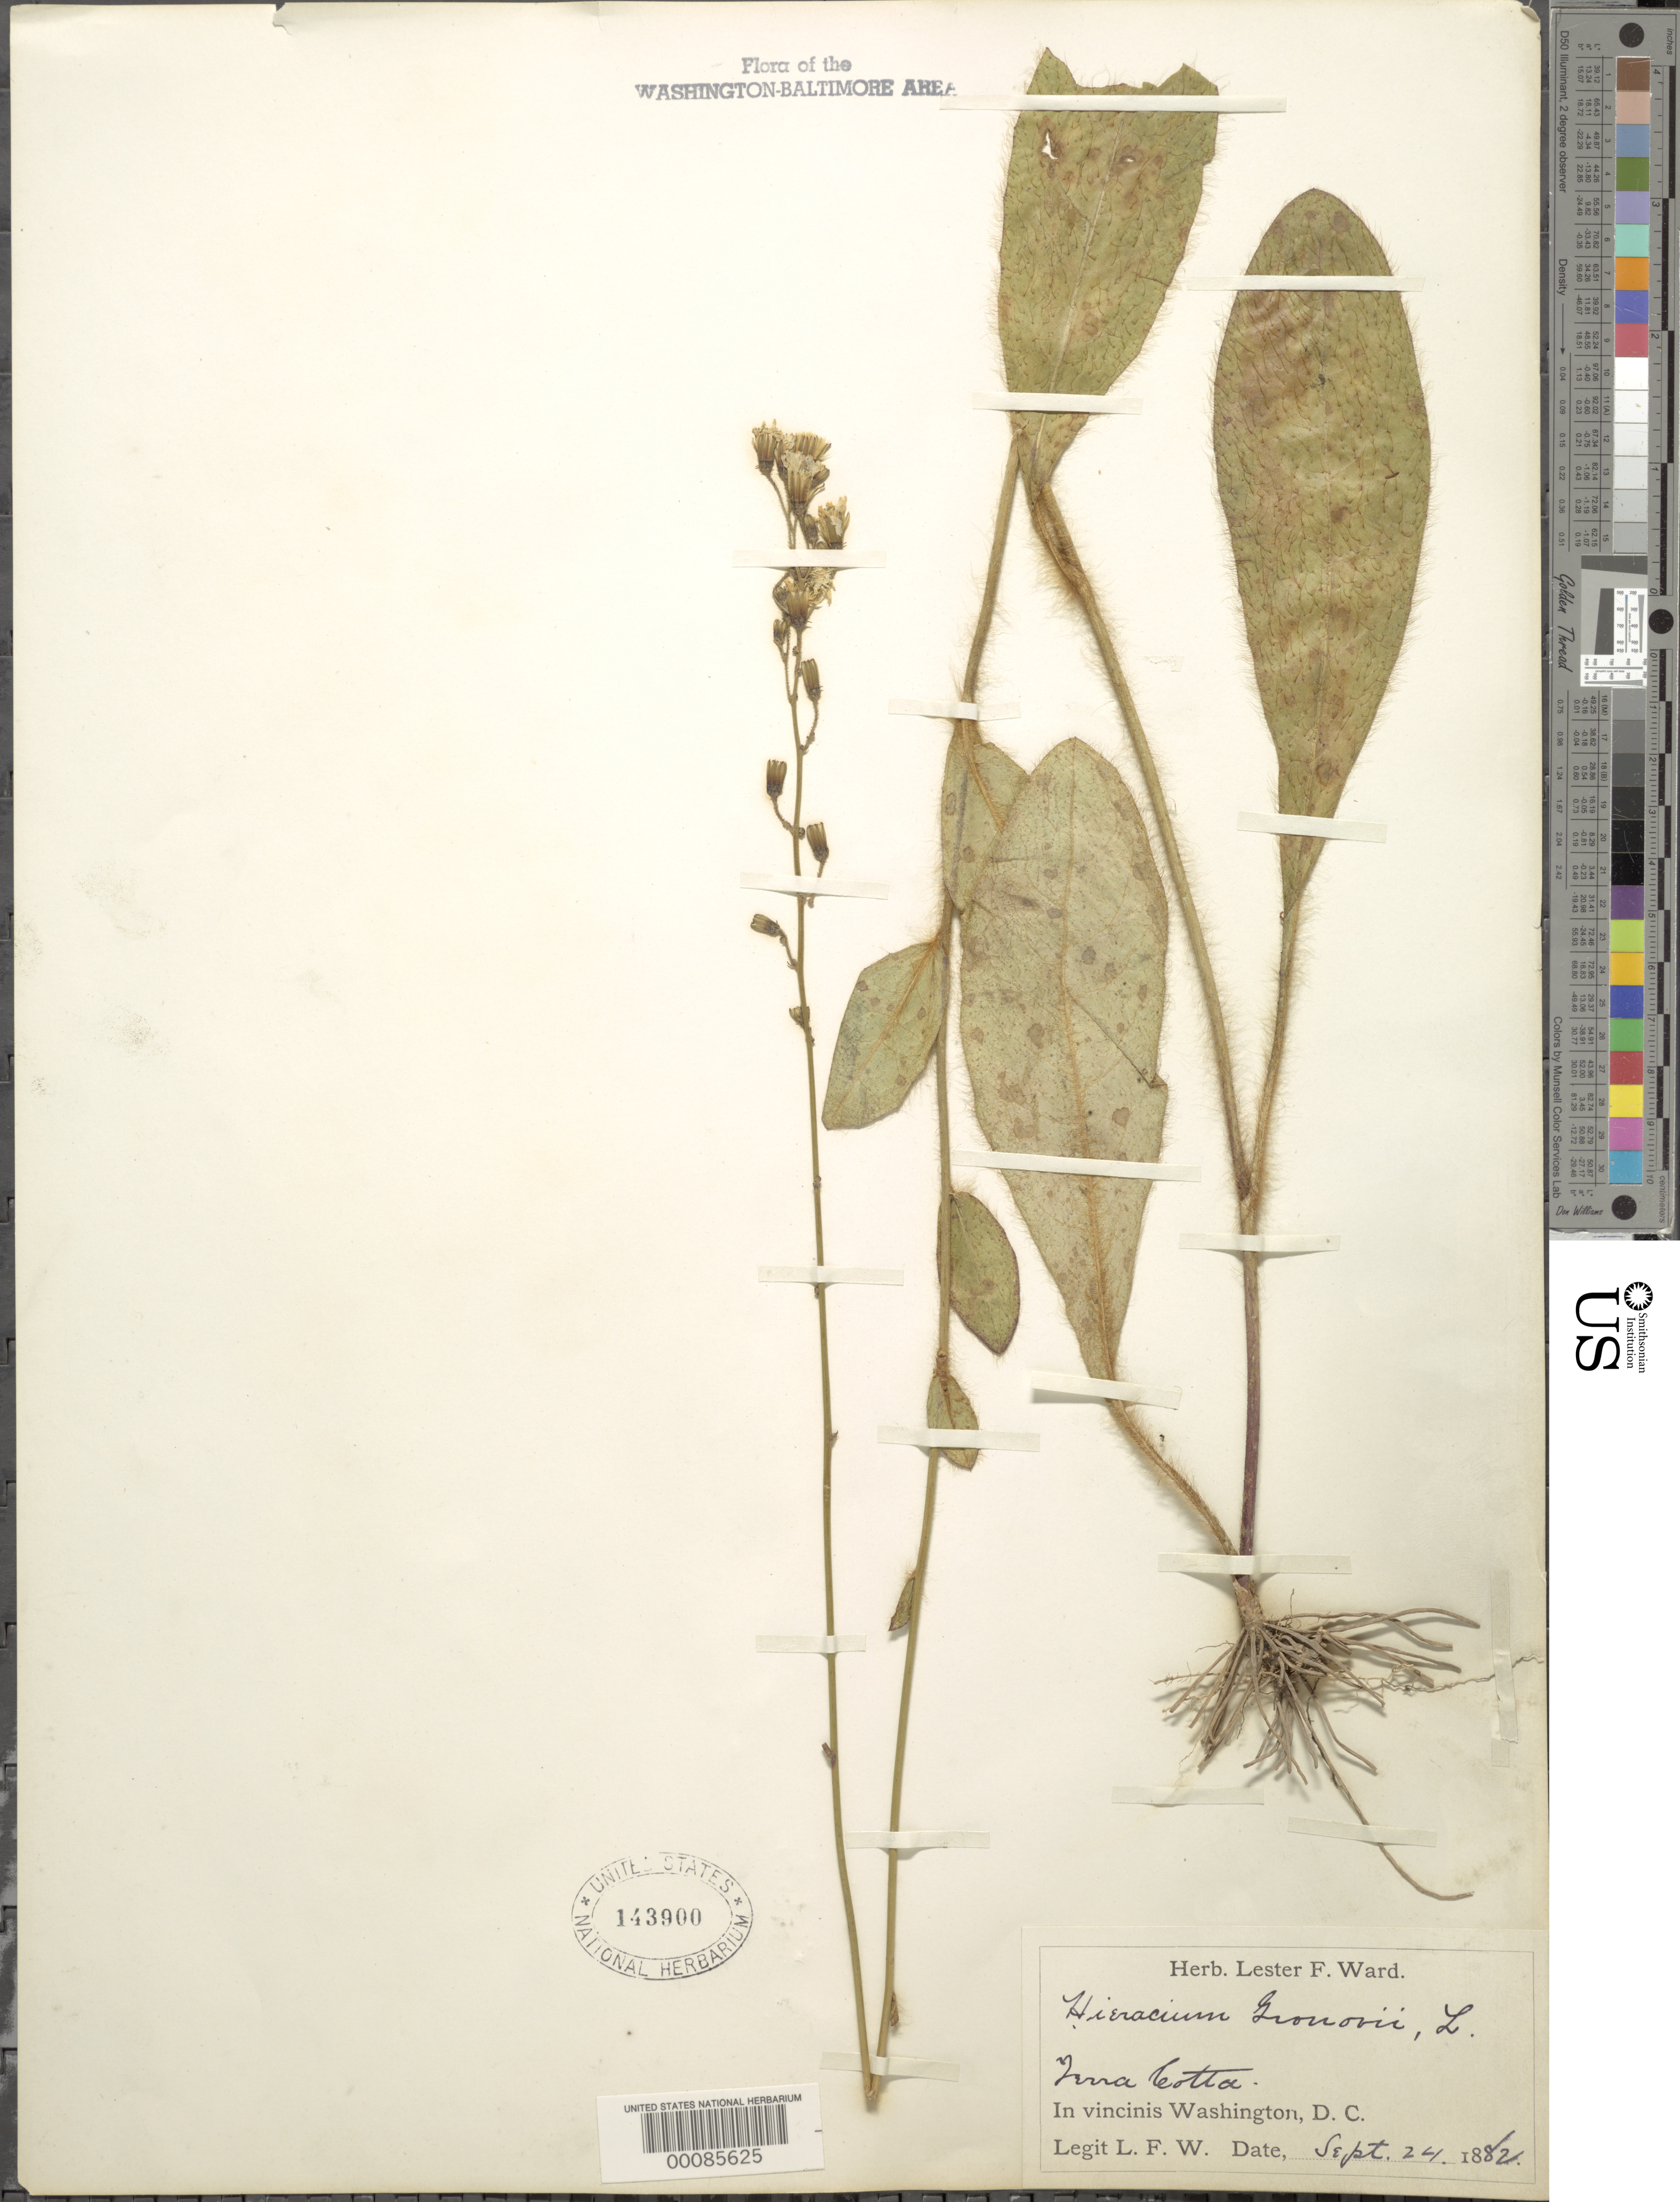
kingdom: Plantae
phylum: Tracheophyta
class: Magnoliopsida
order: Asterales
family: Asteraceae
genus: Hieracium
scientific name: Hieracium gronovii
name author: L.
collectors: L. F. Ward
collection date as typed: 24 Sep 1882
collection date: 1882-09-24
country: United States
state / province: District of Columbia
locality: Terra Cotta Swamp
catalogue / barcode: US 143900